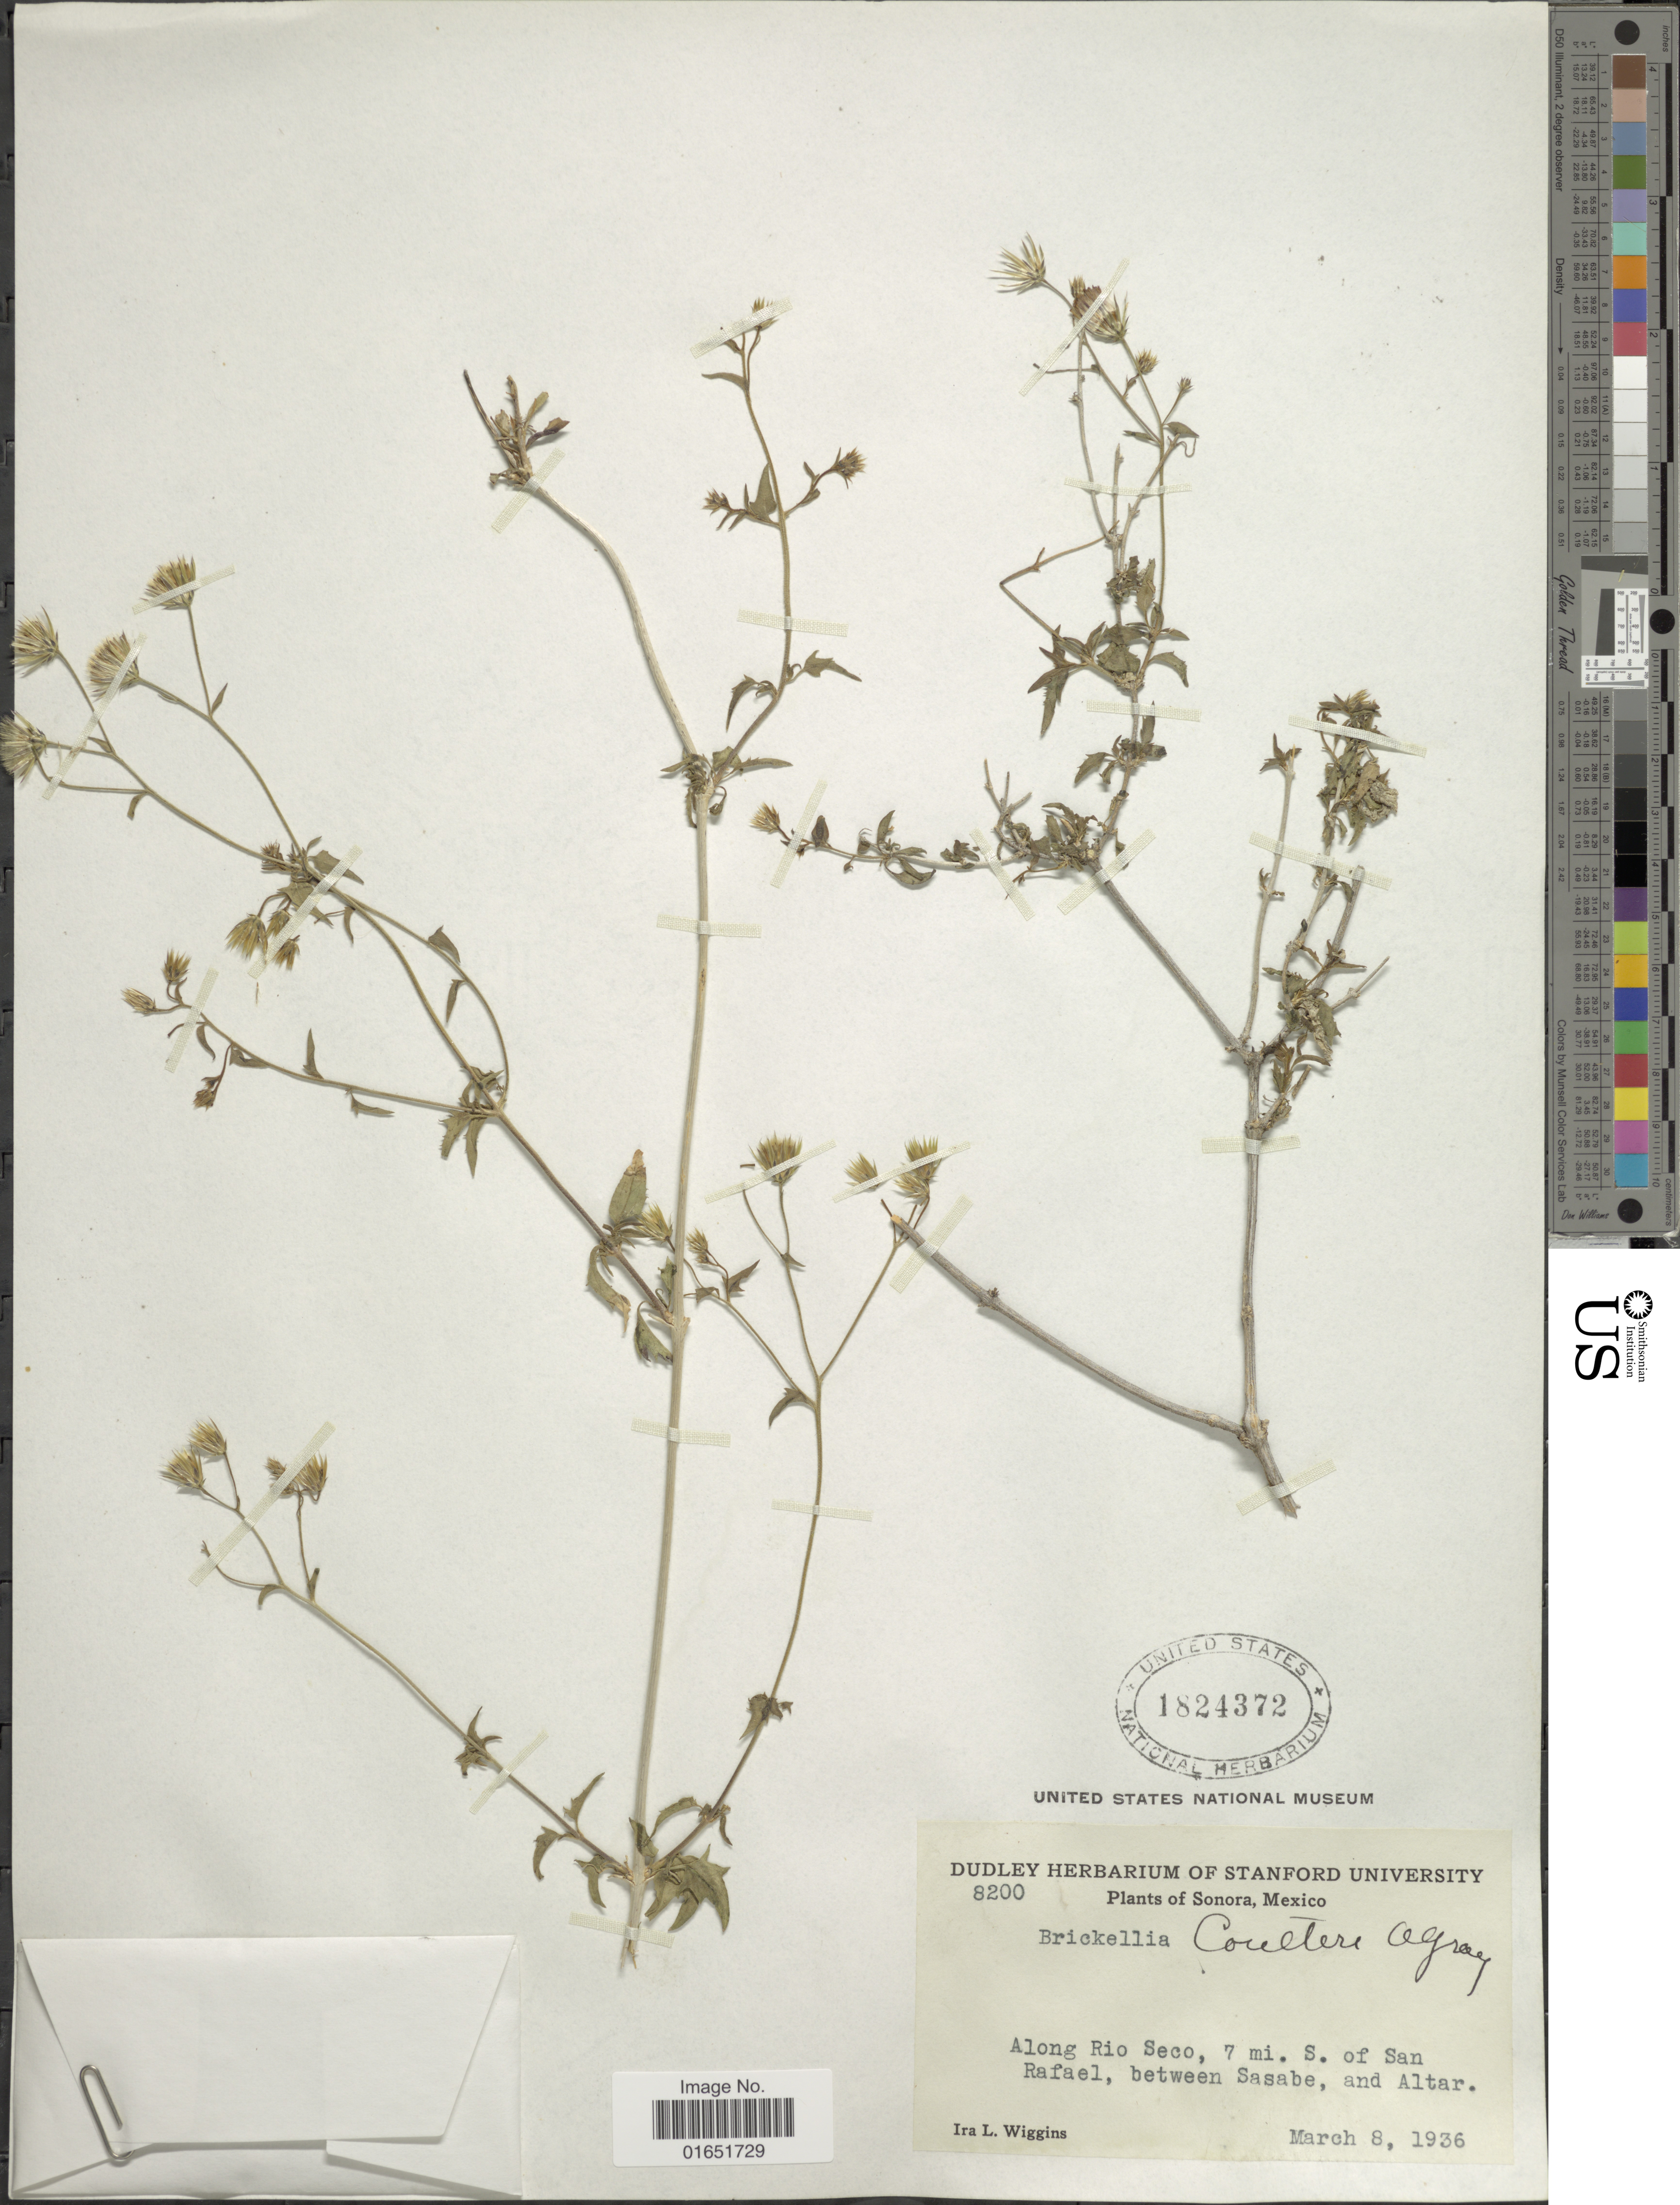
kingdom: Plantae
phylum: Tracheophyta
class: Magnoliopsida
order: Asterales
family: Asteraceae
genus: Brickellia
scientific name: Brickellia coulteri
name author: A. Gray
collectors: I. L. Wiggins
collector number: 8200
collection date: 1936-03-08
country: Mexico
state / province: Sonora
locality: Along Rio Seco, 7 mi. S. of San Rafael, between Sasabe, and Altar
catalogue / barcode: US 1824372